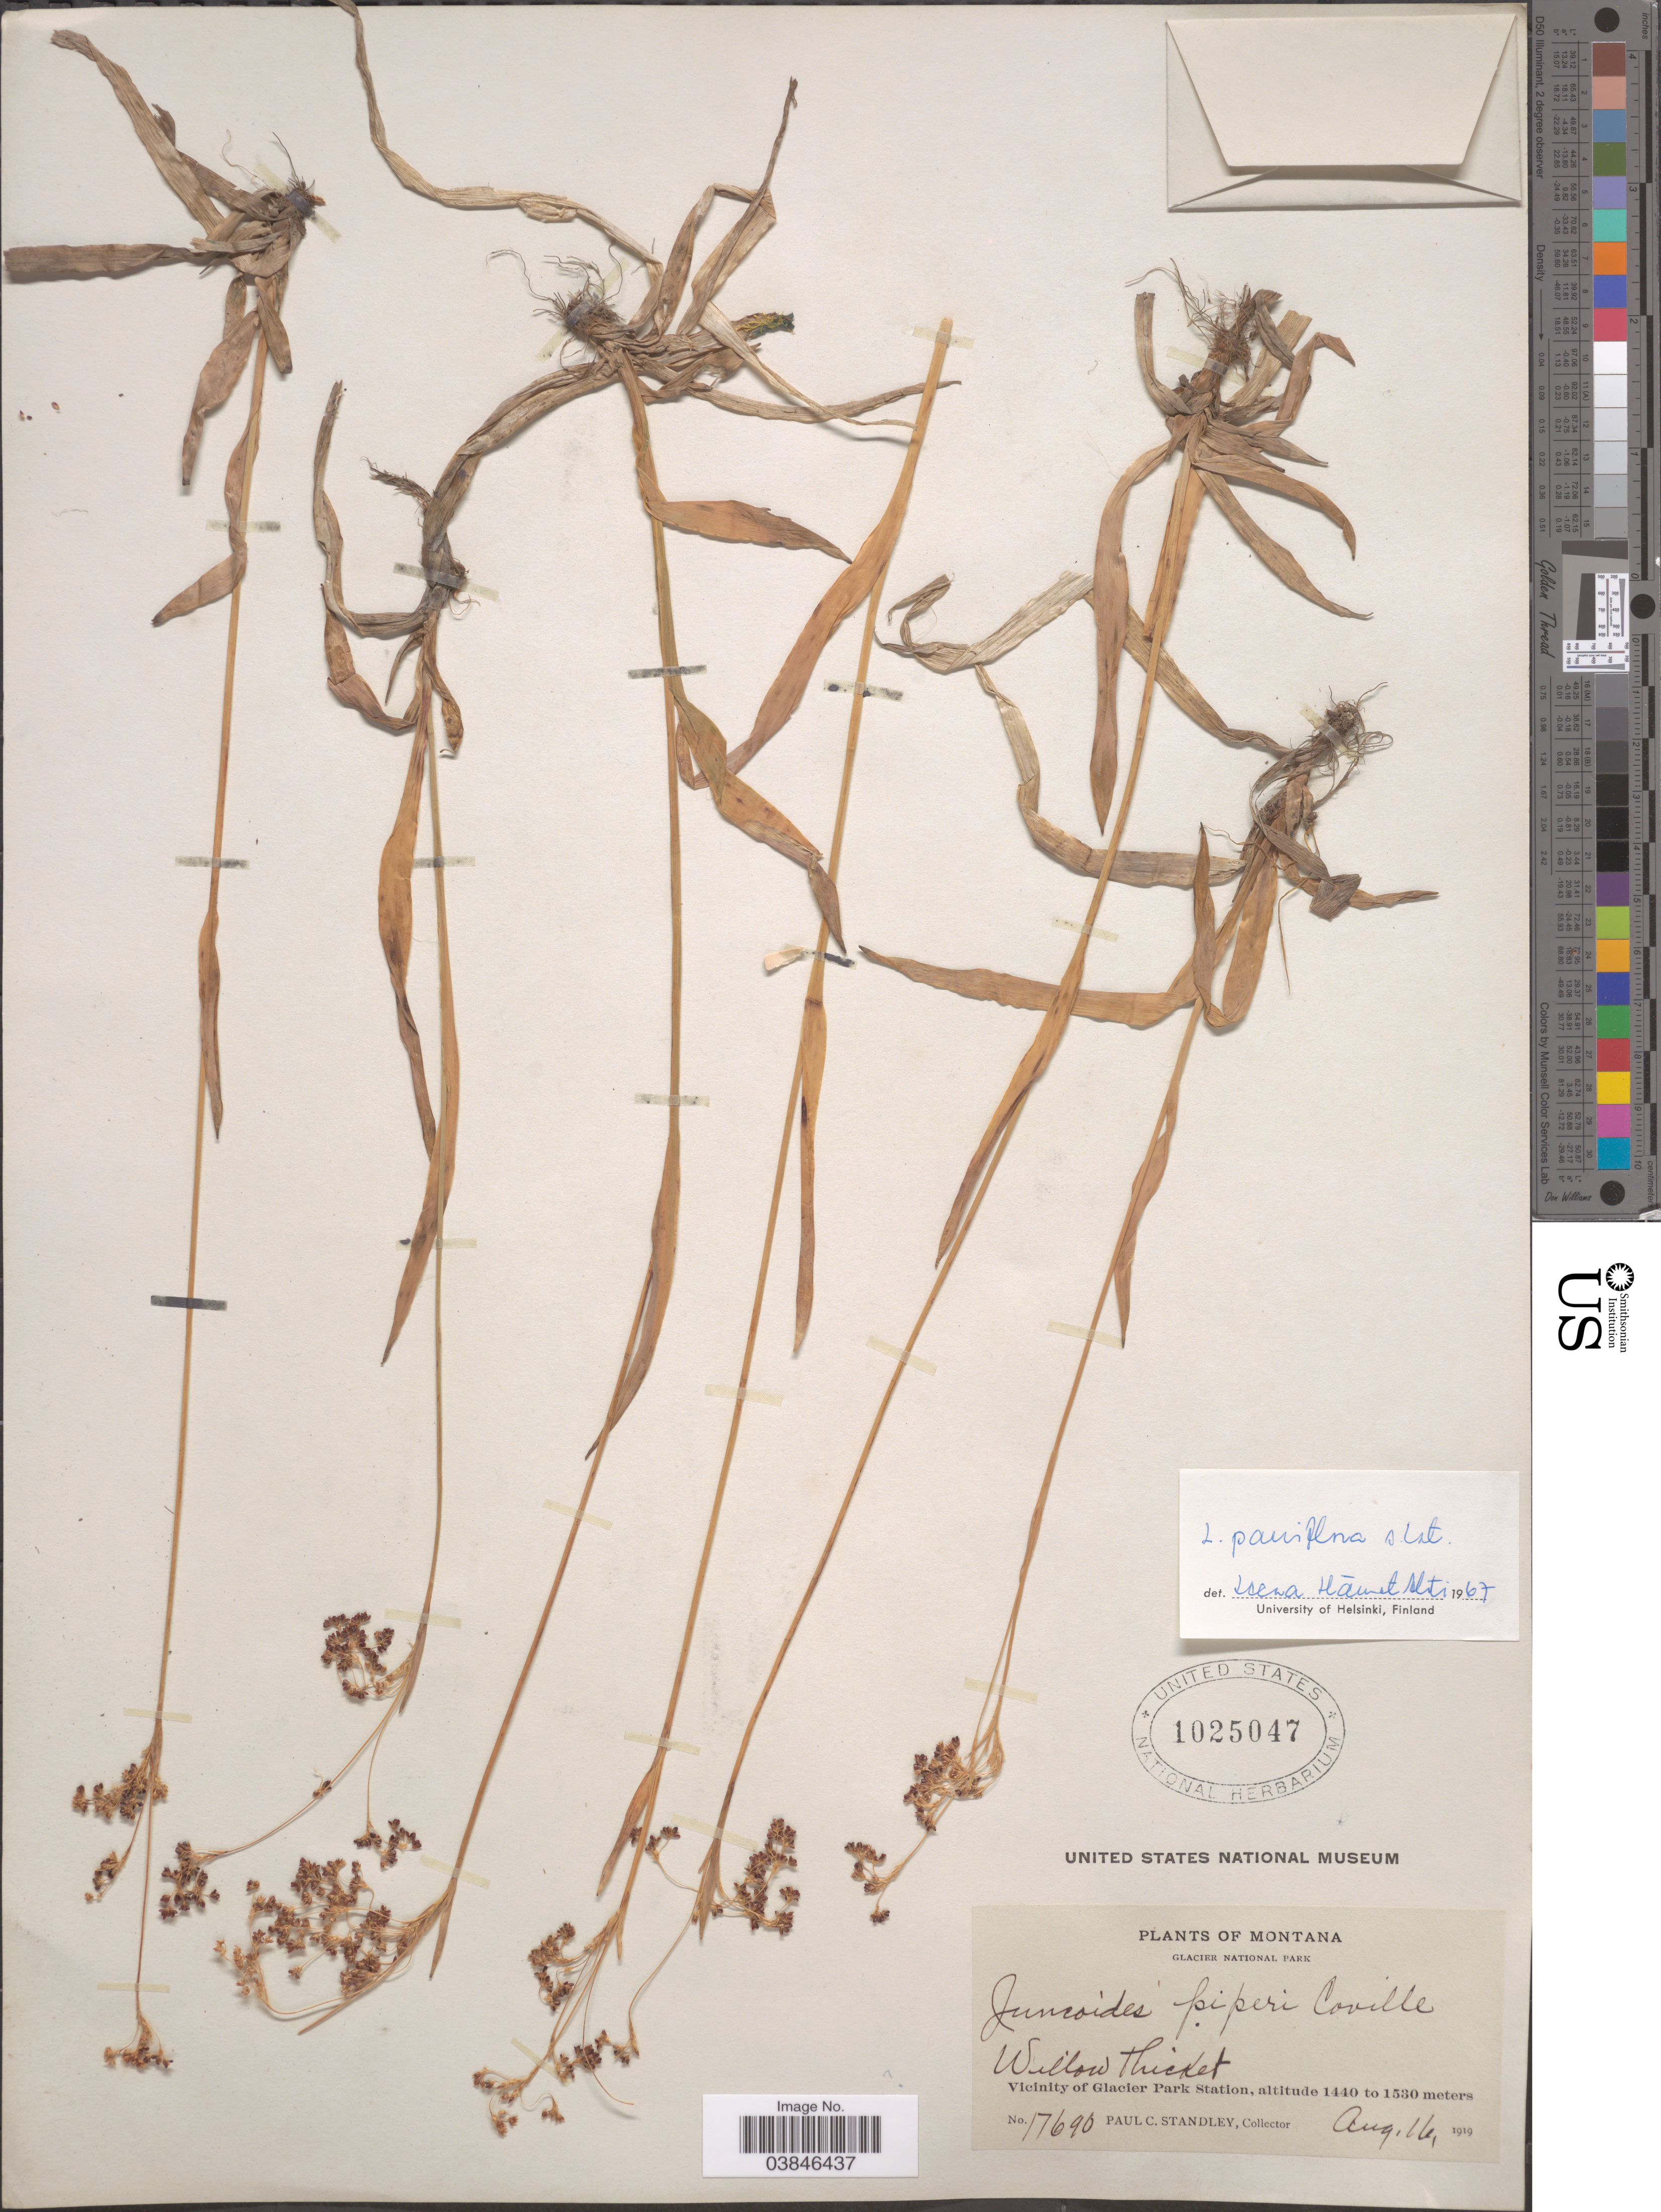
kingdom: Plantae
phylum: Tracheophyta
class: Liliopsida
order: Poales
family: Juncaceae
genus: Luzula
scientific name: Luzula parviflora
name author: (Ehrh.) Desv.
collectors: P. C. Standley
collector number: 17690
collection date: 1919-08-16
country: United States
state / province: Montana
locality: Glacier National Park. Vicinity of Glacier Park Station.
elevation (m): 1440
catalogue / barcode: US 1025047